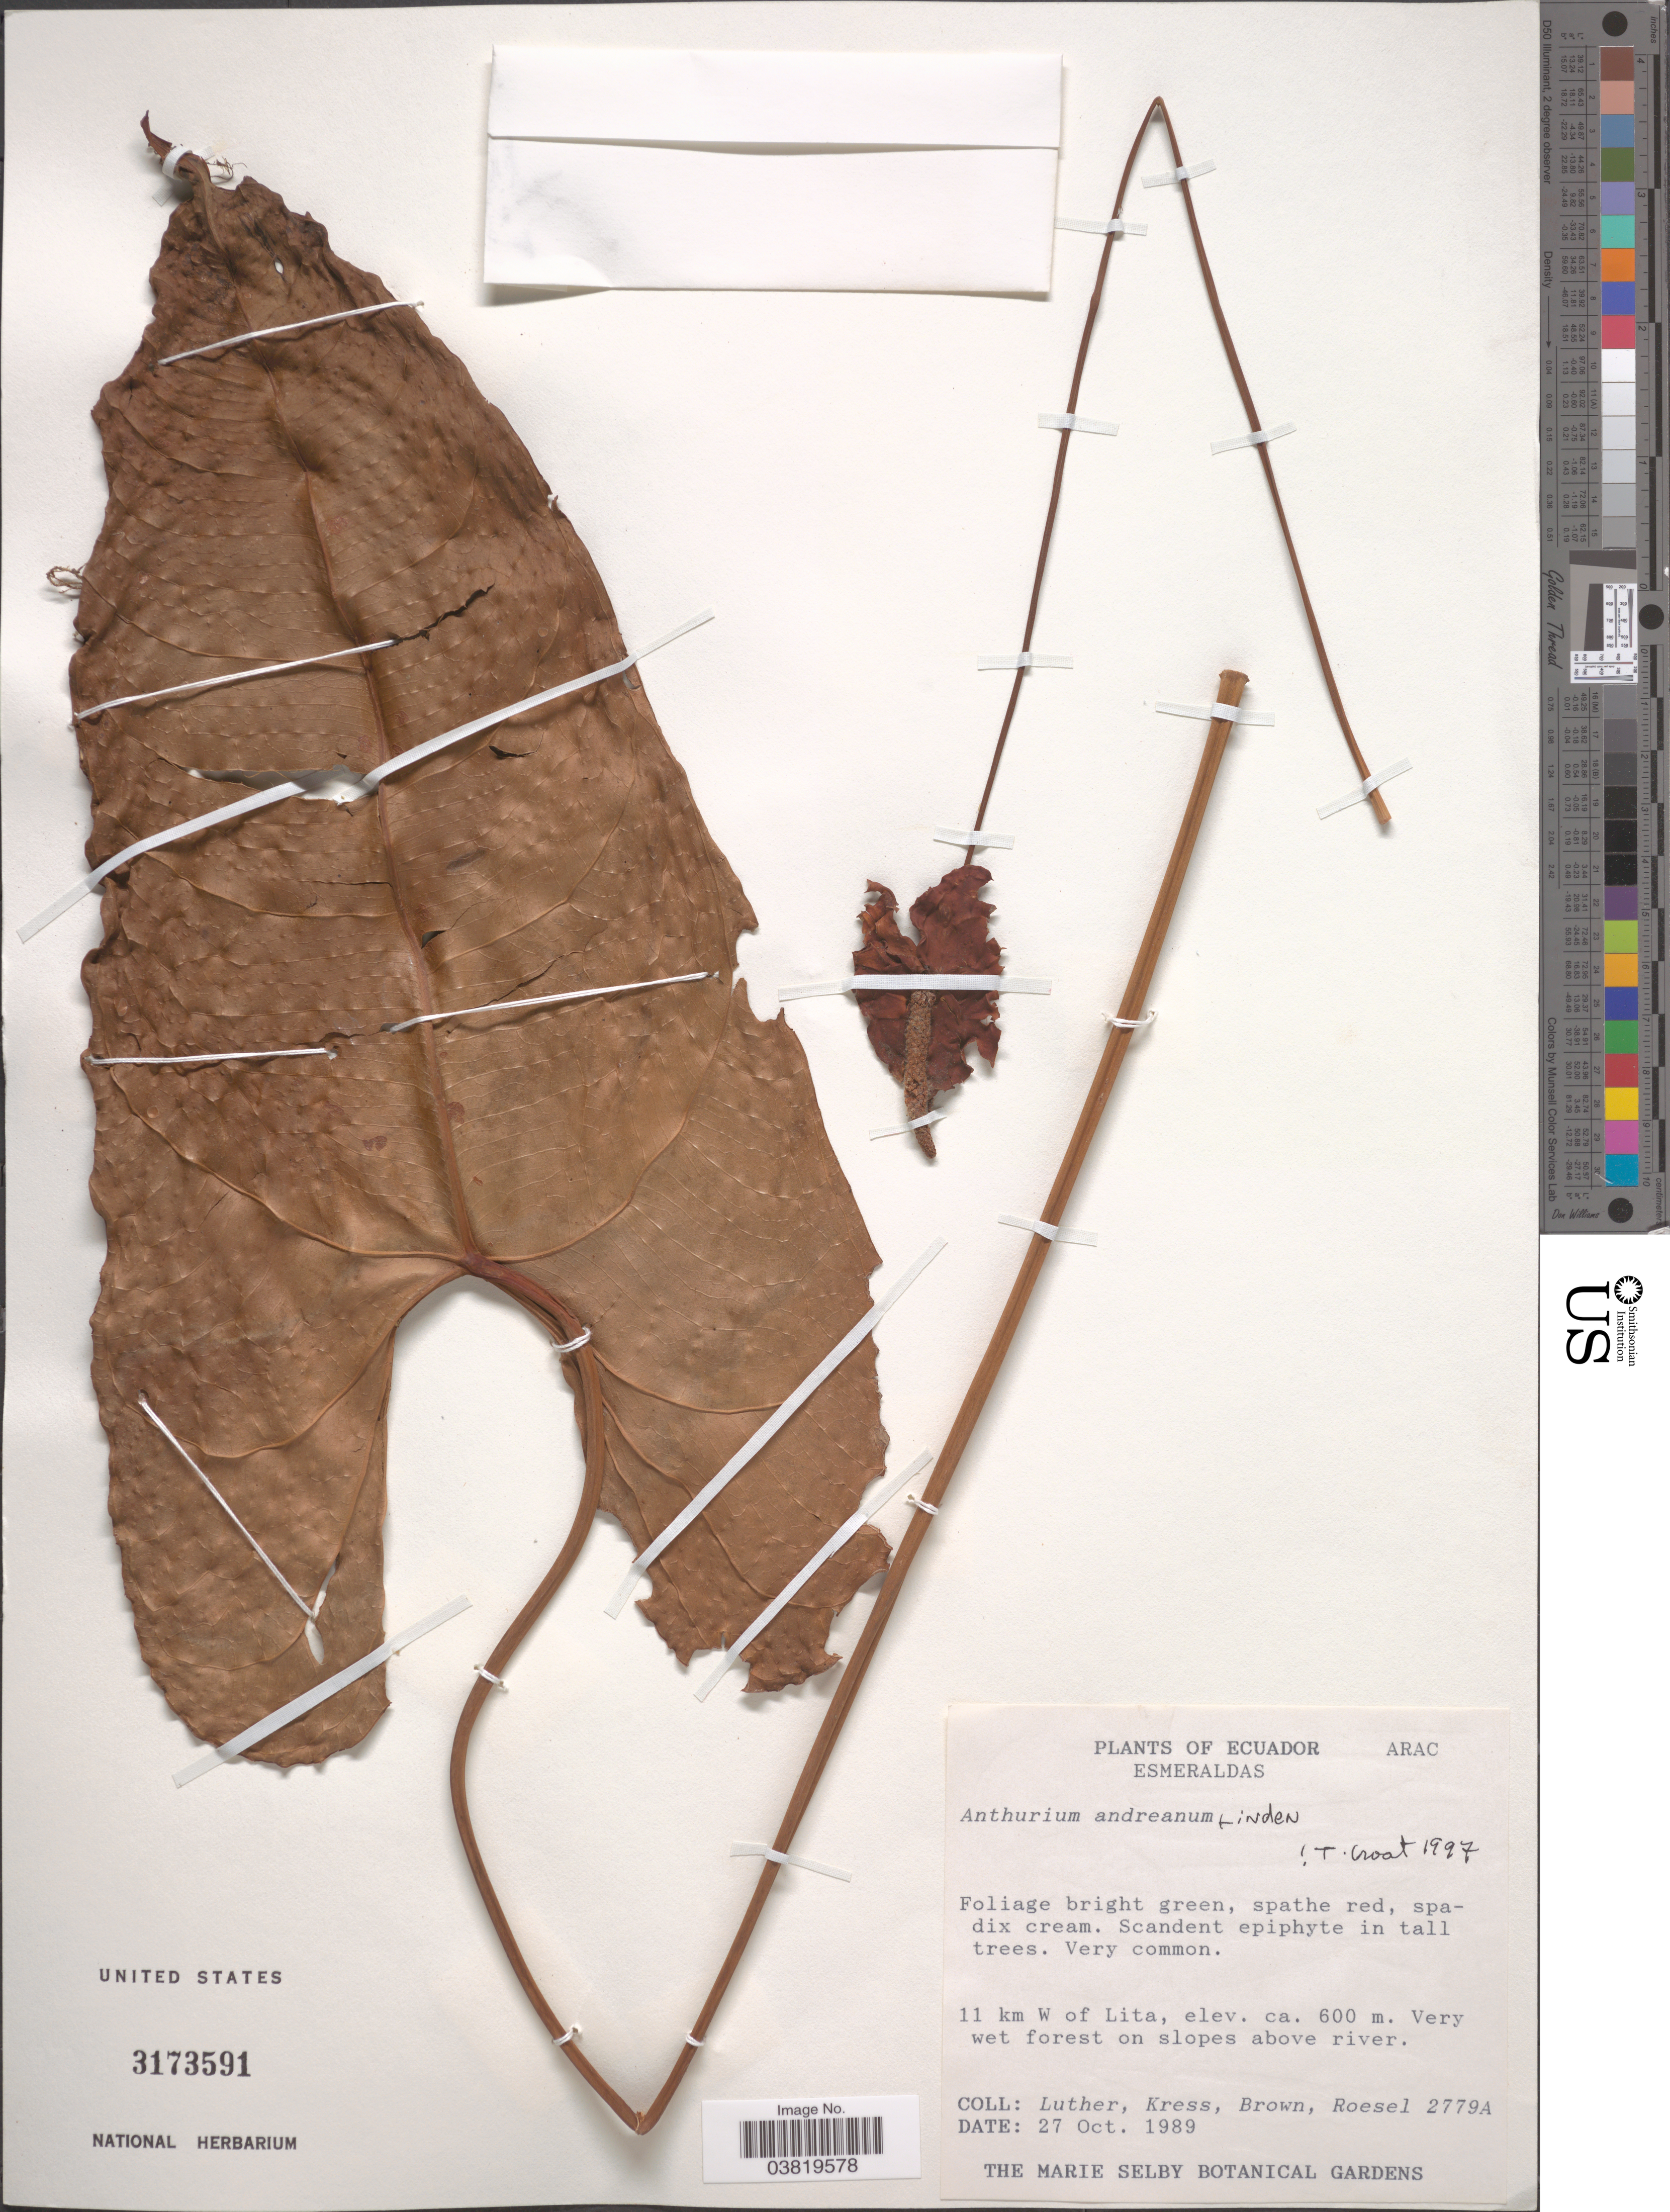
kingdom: Plantae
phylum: Tracheophyta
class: Liliopsida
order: Alismatales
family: Araceae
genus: Anthurium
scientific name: Anthurium andraeanum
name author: Linden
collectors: -- Luther, -- Kress, -- Brown & Roesel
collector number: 2779A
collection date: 1989-10-27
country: Ecuador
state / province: Esmeraldas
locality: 11 km W of Lita.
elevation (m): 600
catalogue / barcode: US 3173591